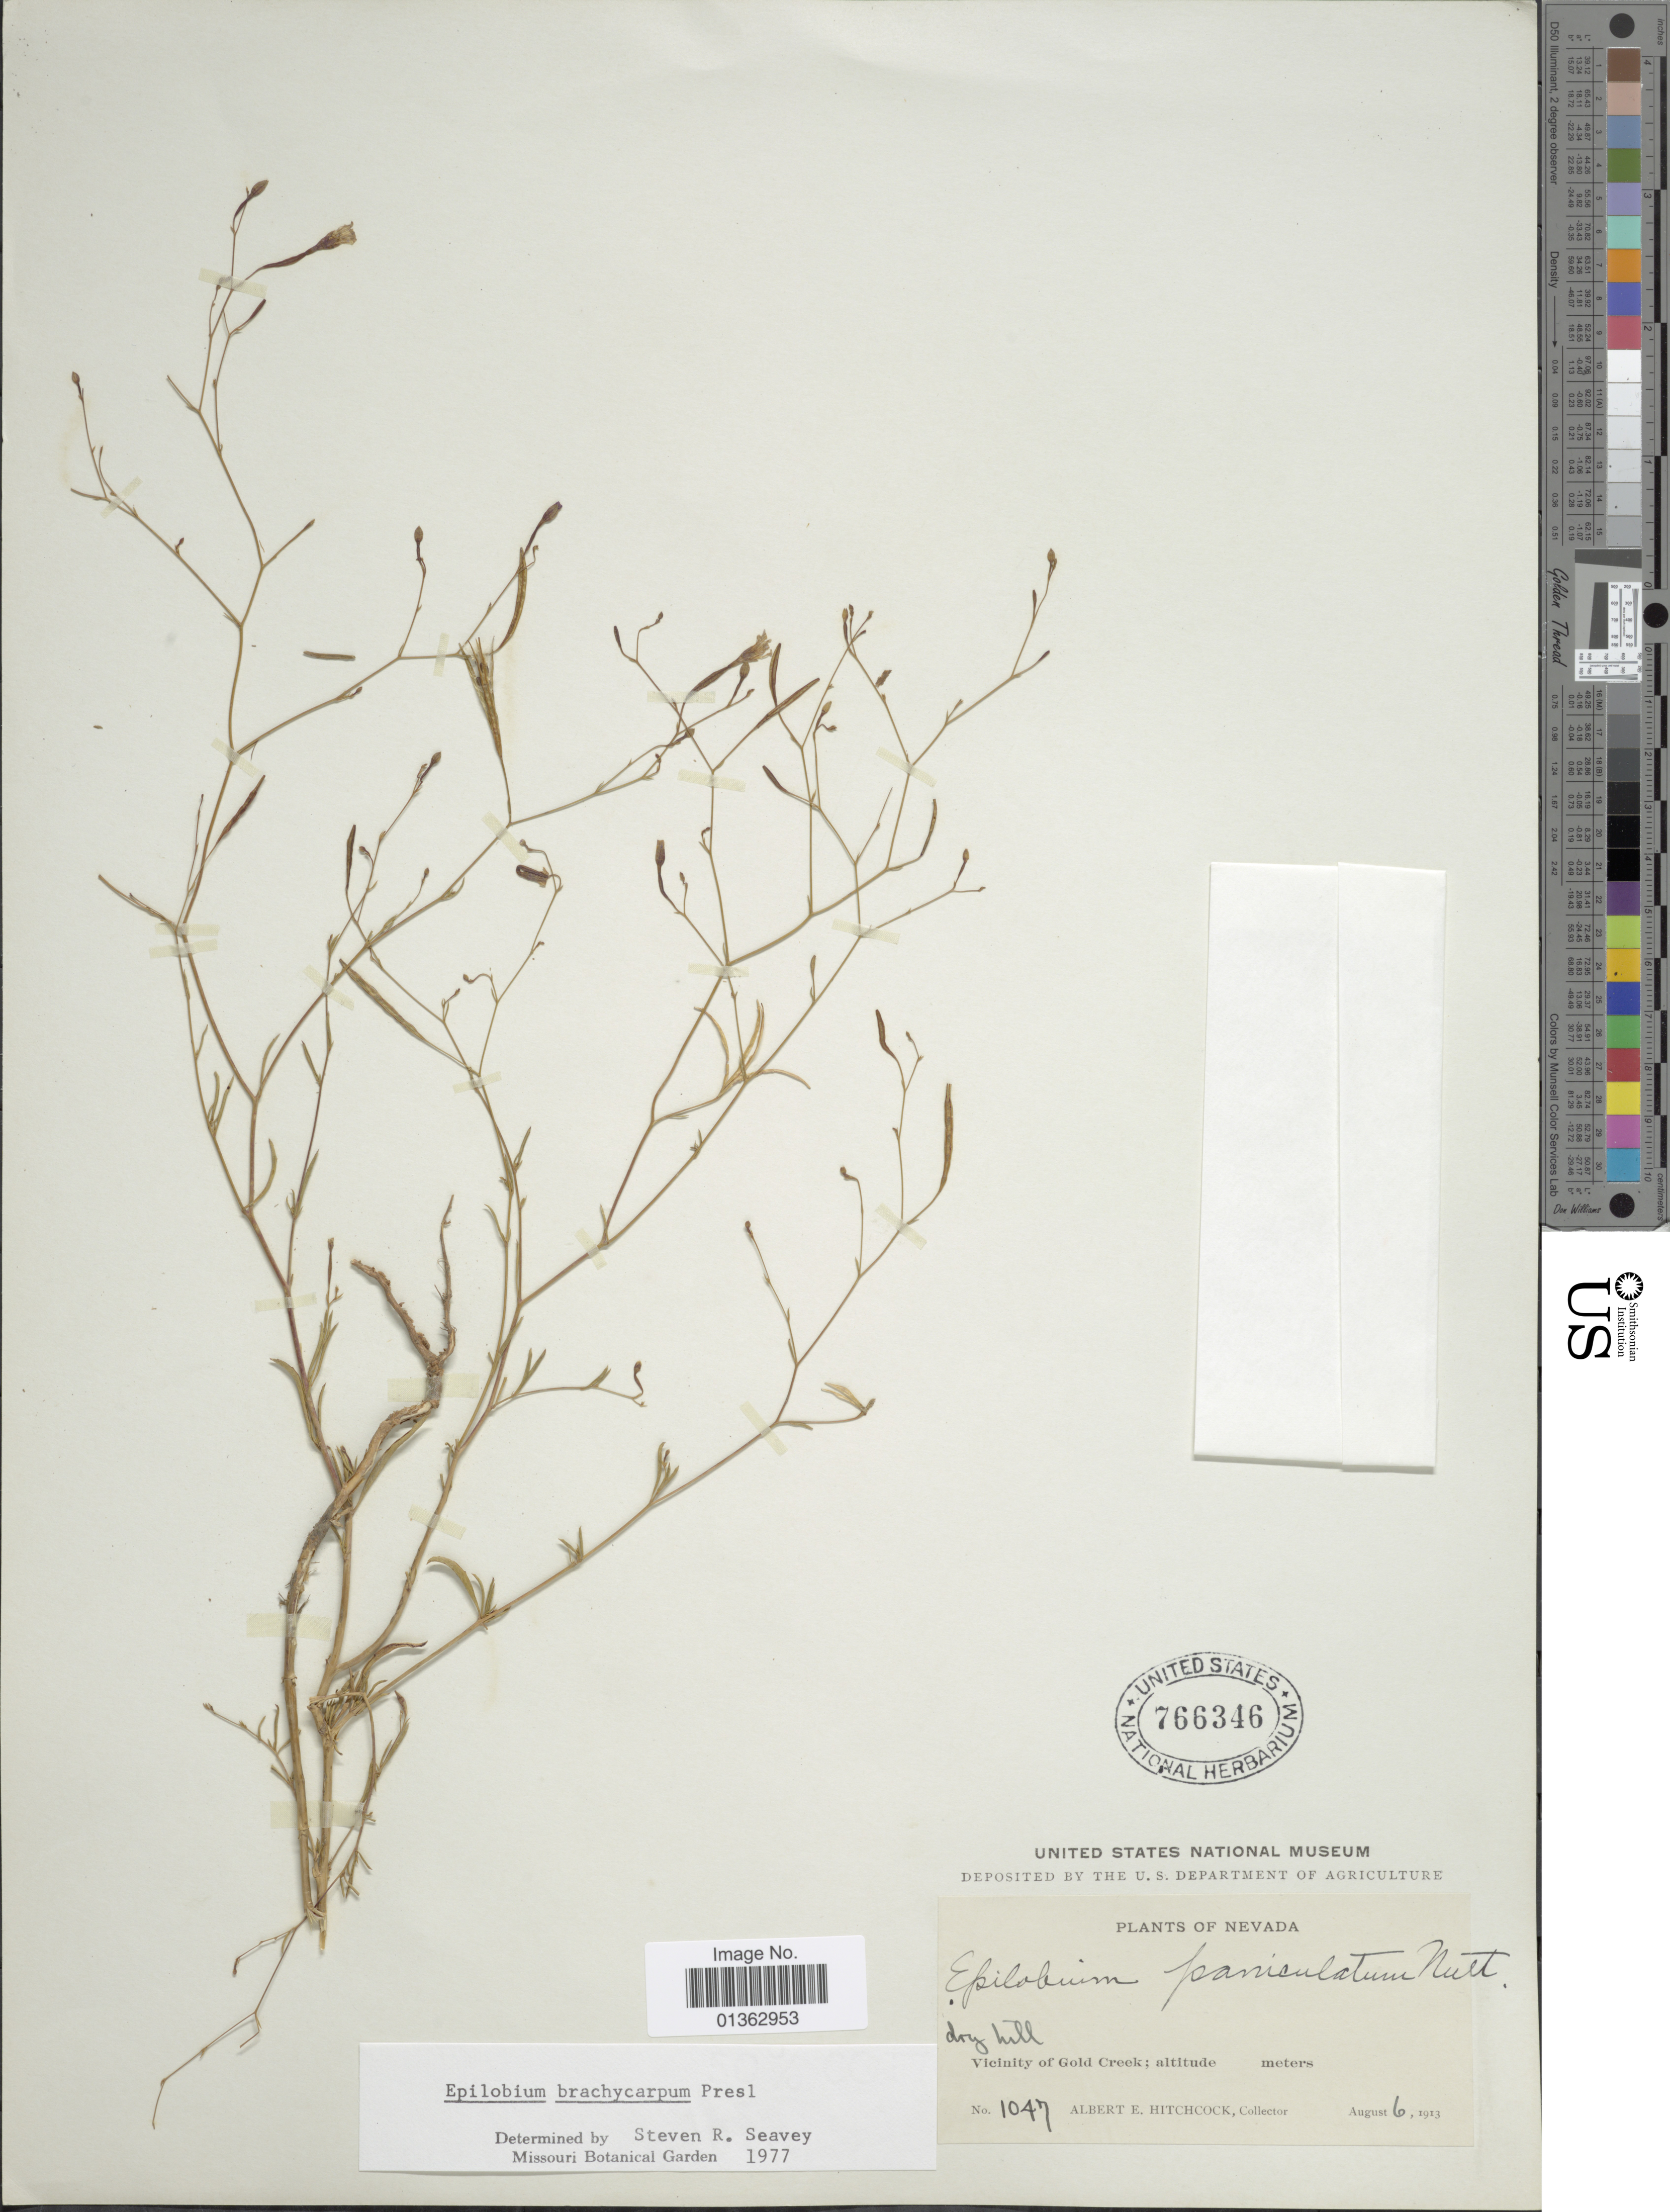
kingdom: Plantae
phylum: Tracheophyta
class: Magnoliopsida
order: Myrtales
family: Onagraceae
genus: Epilobium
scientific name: Epilobium brachycarpum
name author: C. Presl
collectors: A. Hitchcock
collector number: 1047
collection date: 1913-08-06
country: United States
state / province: Nevada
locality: Vicinity of Gold Creek.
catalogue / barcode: US 766346